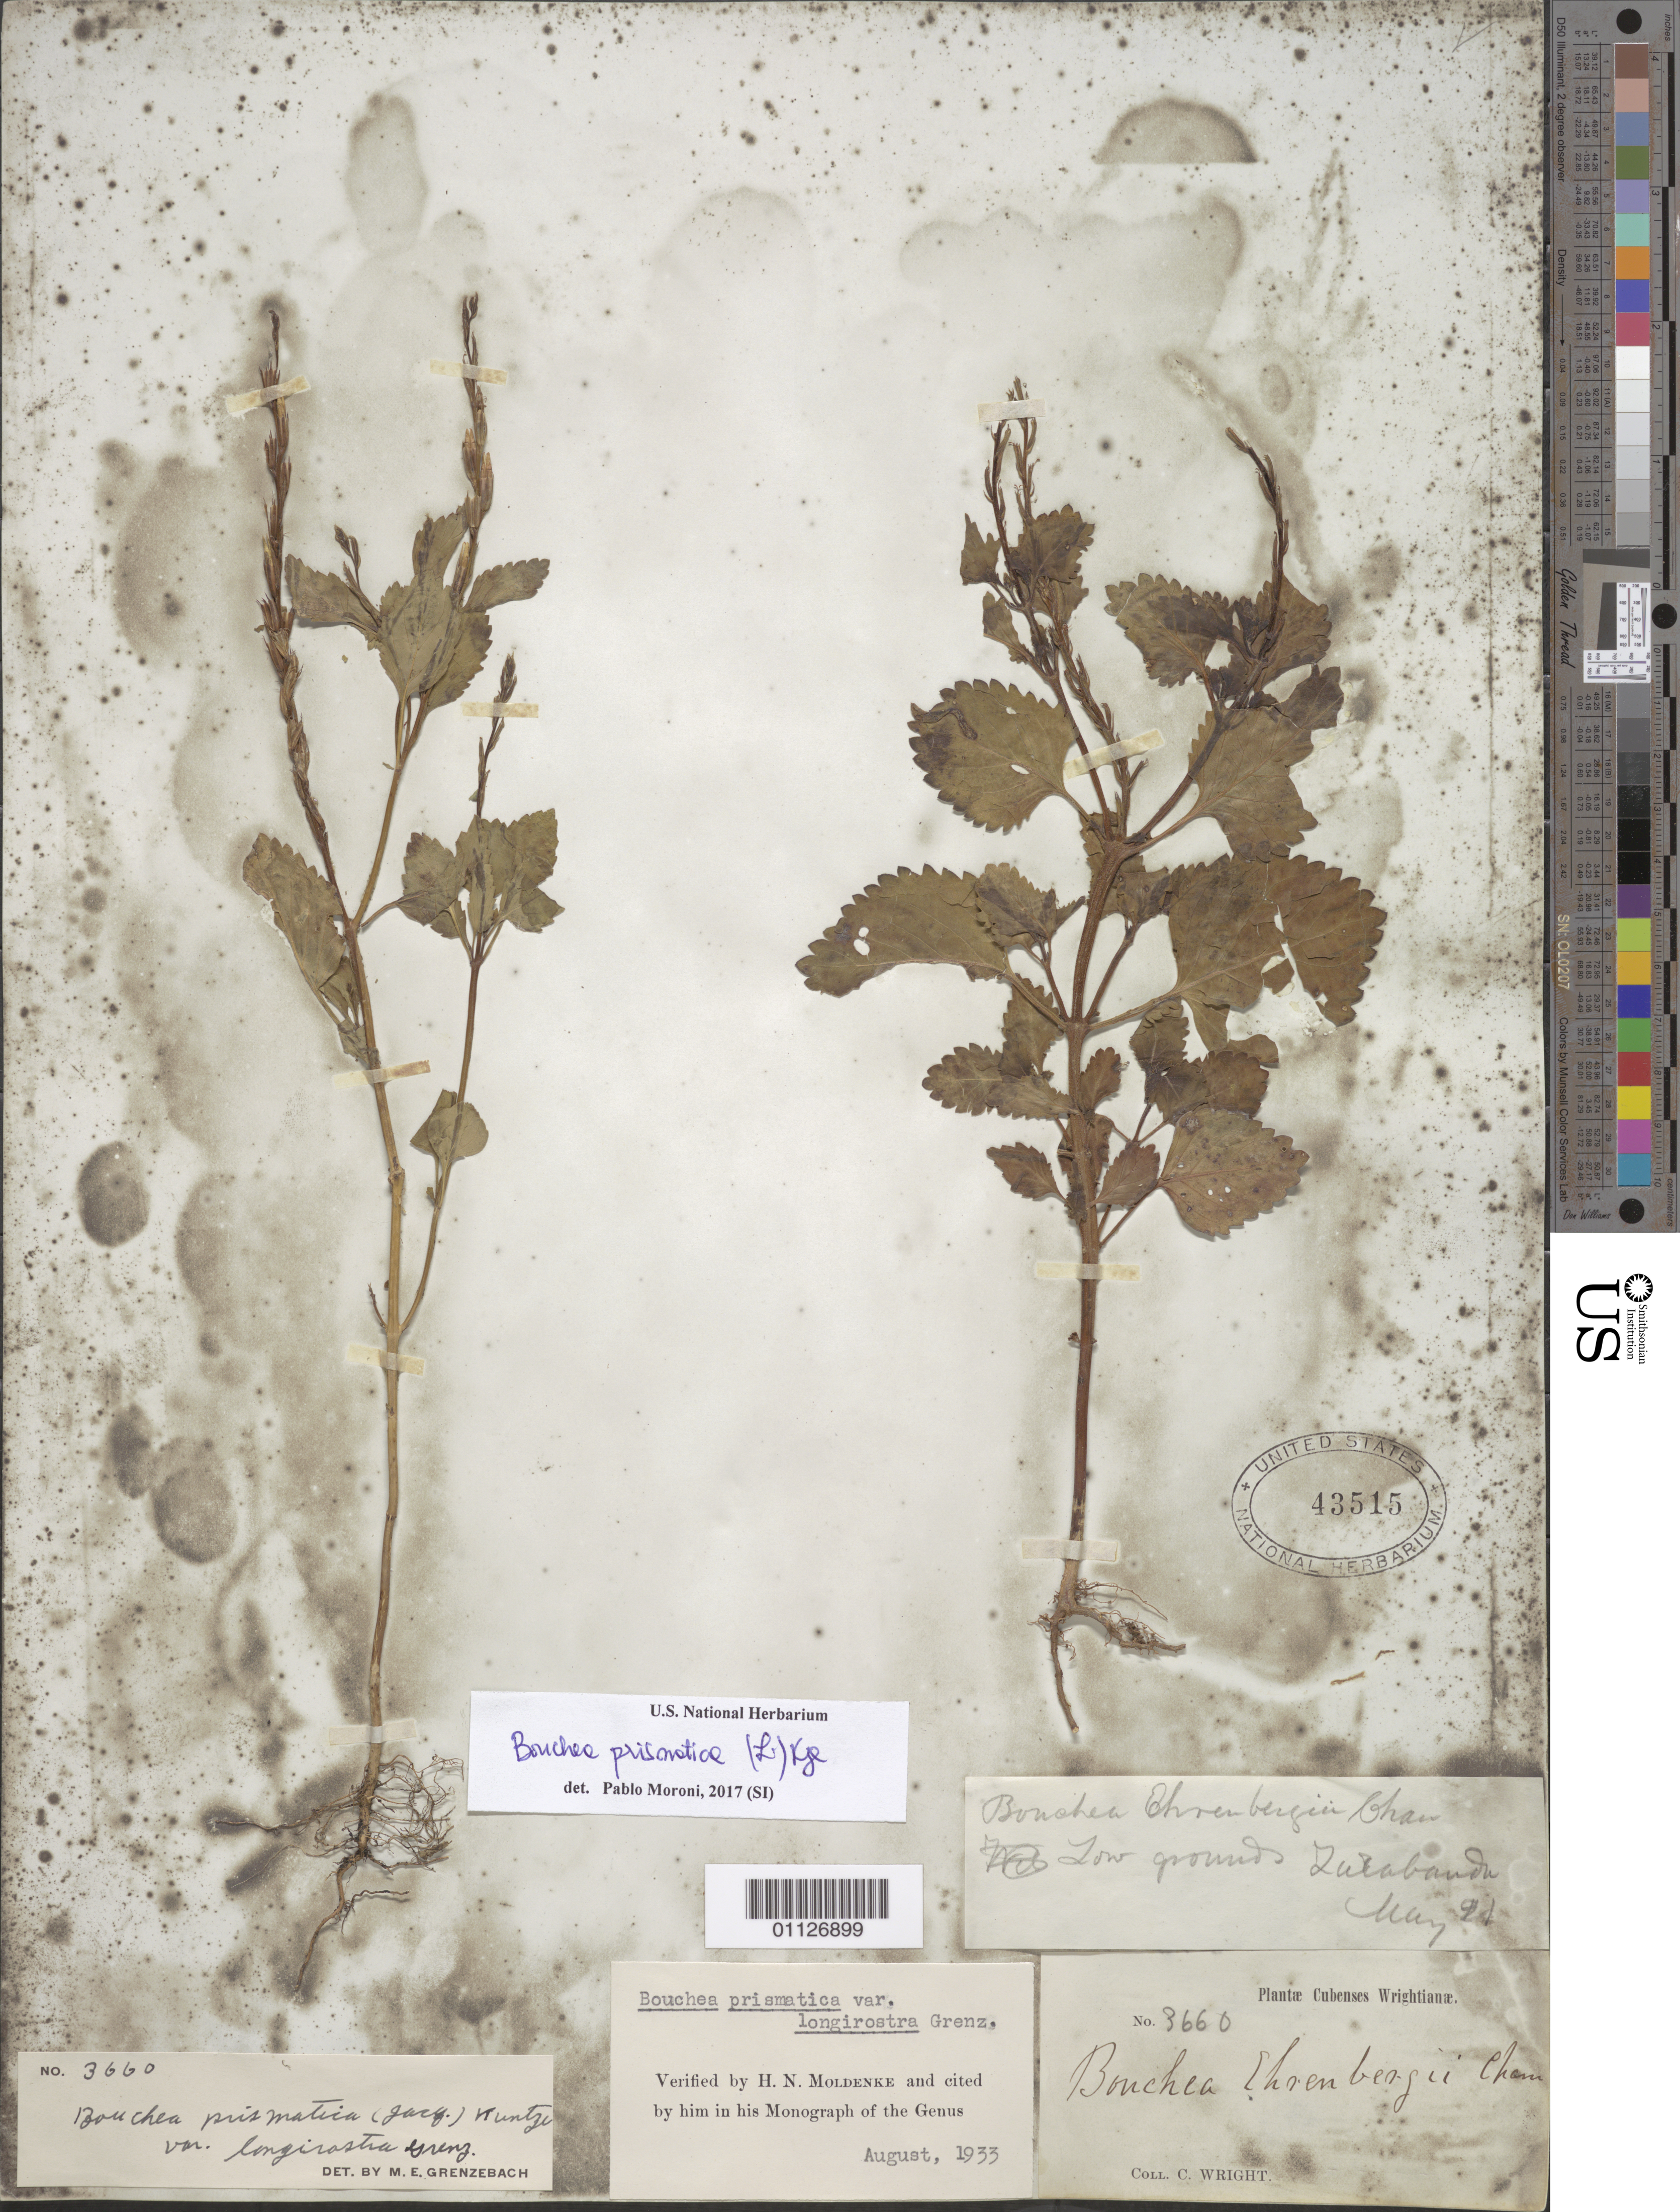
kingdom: Plantae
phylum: Tracheophyta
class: Magnoliopsida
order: Lamiales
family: Verbenaceae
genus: Bouchea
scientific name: Bouchea prismatica var. longirostra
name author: Grenzeb.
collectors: C. Wright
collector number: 3660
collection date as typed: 1800 to 1899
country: Cuba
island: Cuba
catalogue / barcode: US 43515